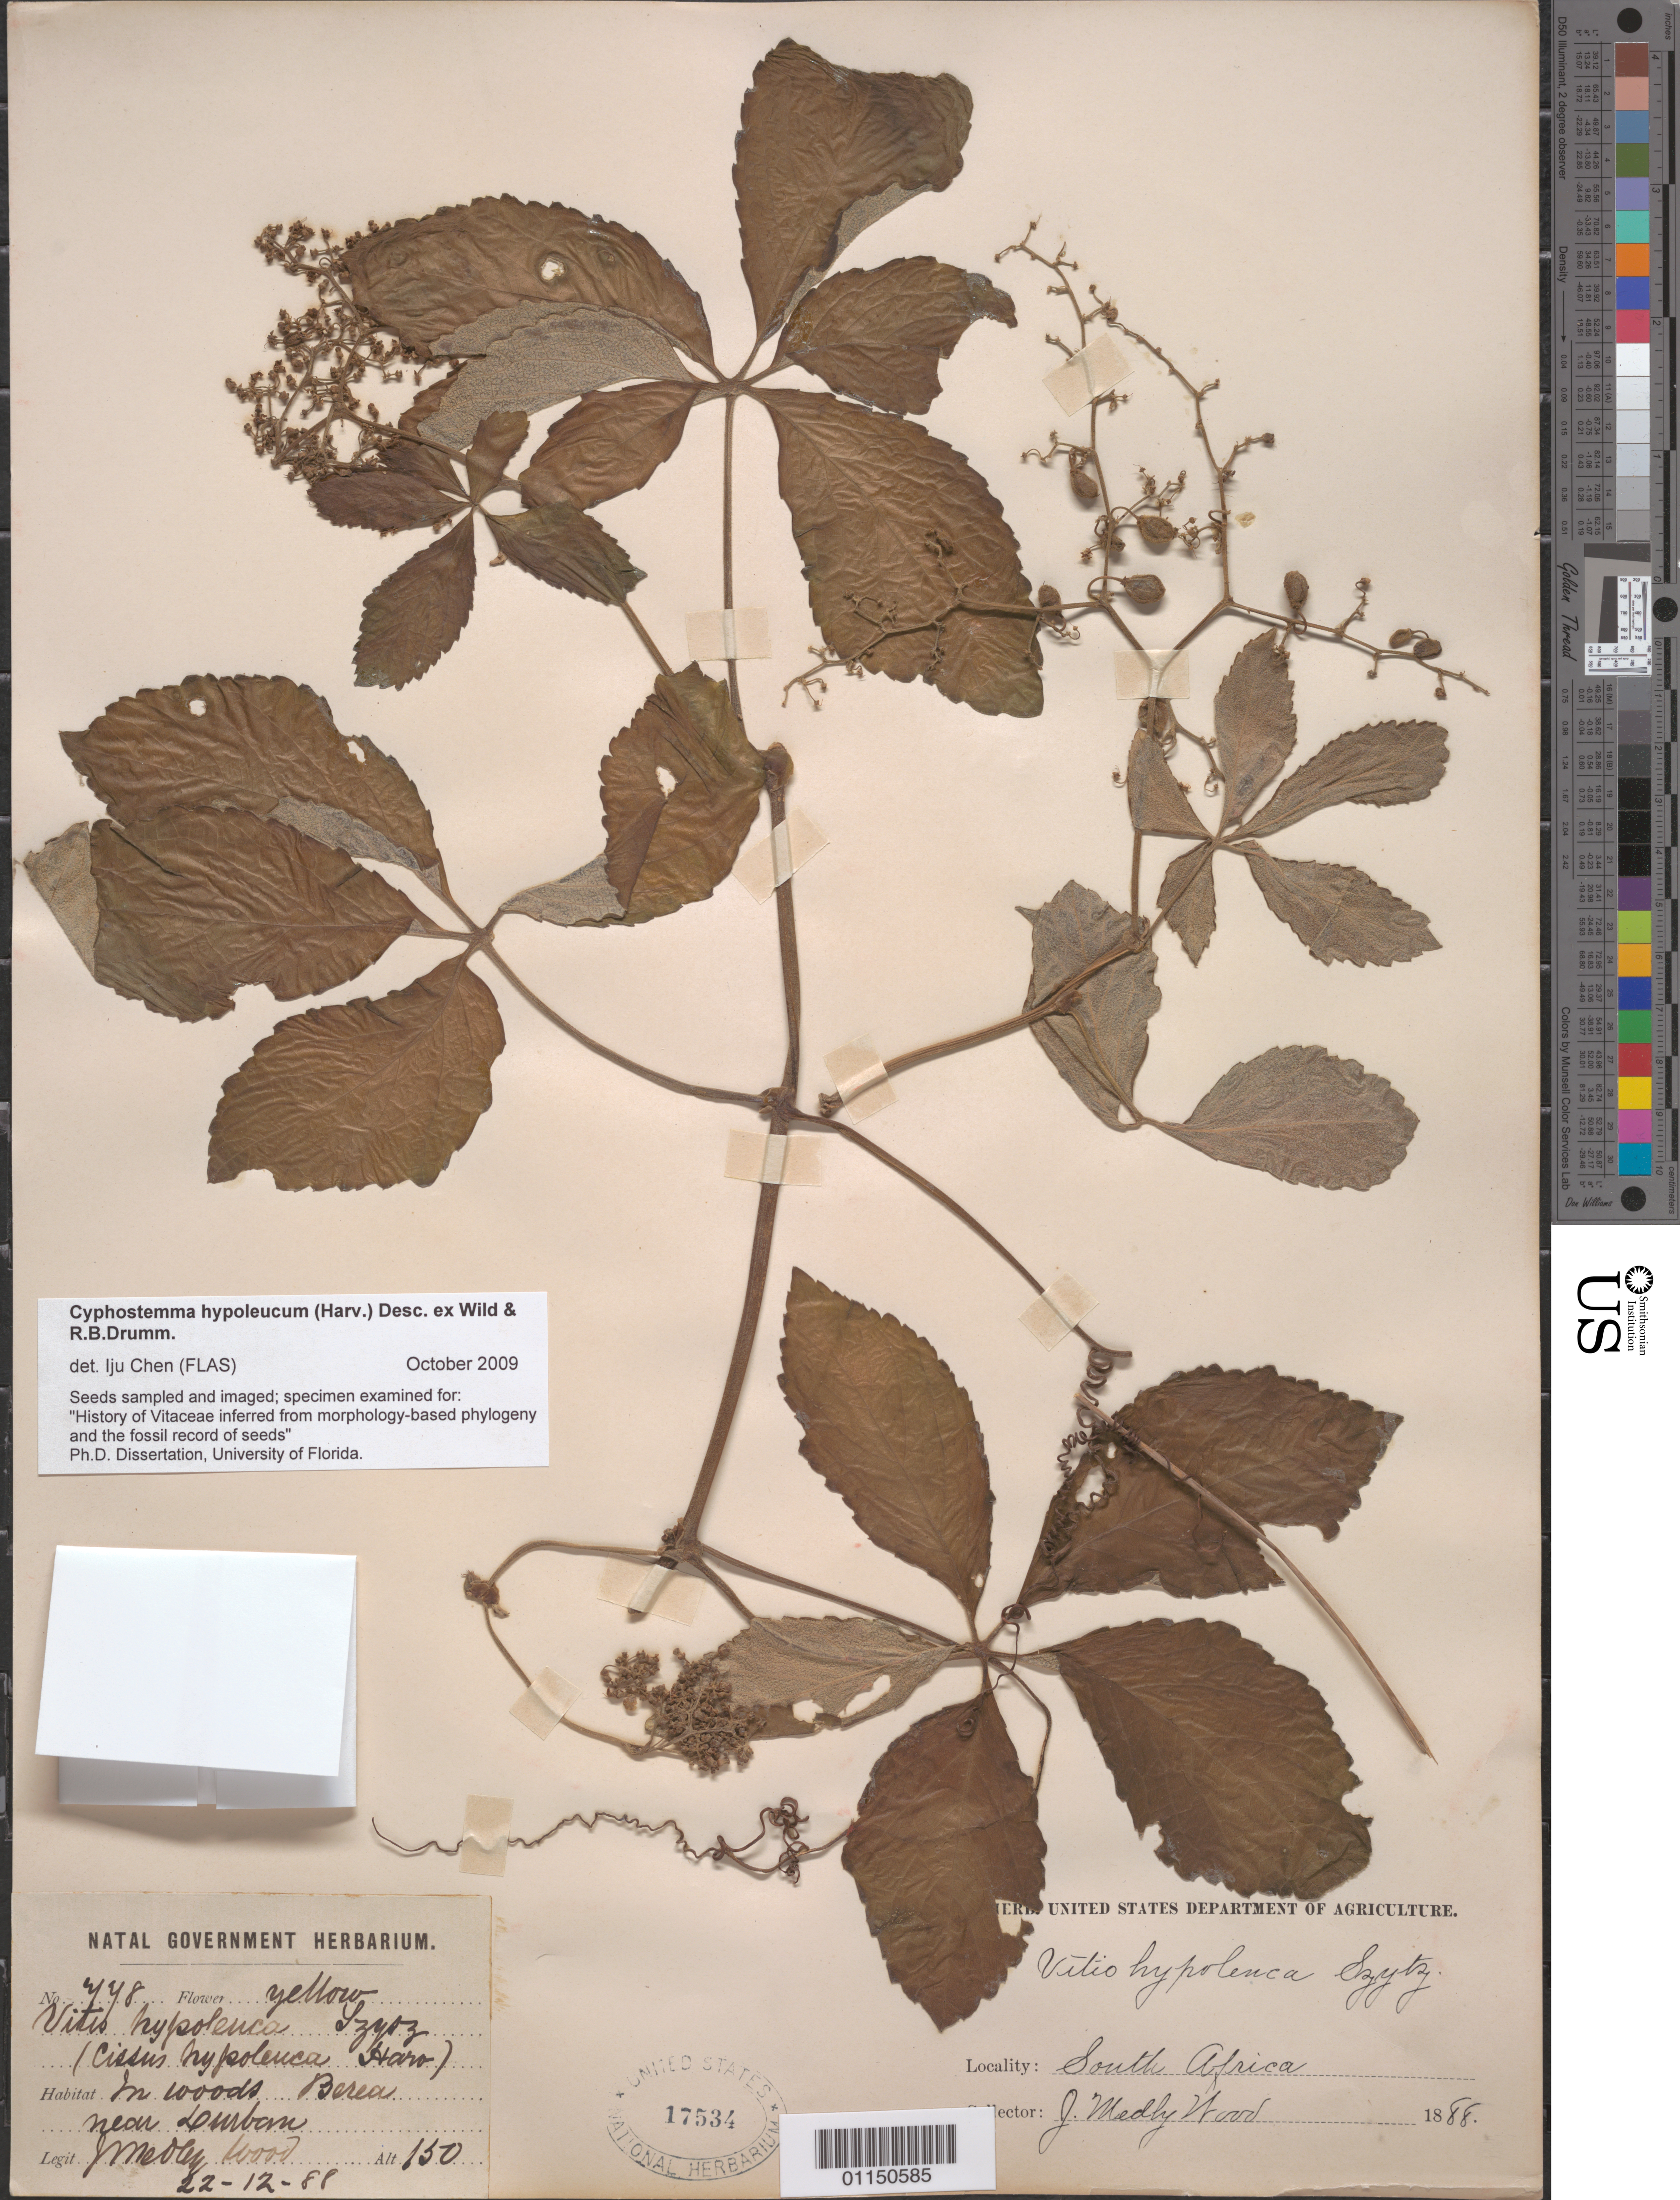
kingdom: Plantae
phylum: Tracheophyta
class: Magnoliopsida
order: Vitales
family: Vitaceae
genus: Cyphostemma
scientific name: Cyphostemma hypoleucum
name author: (Harv.) Desc. et al.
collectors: J. Wood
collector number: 778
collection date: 1888-12-22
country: South Africa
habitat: In wood.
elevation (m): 150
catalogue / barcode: US 17534